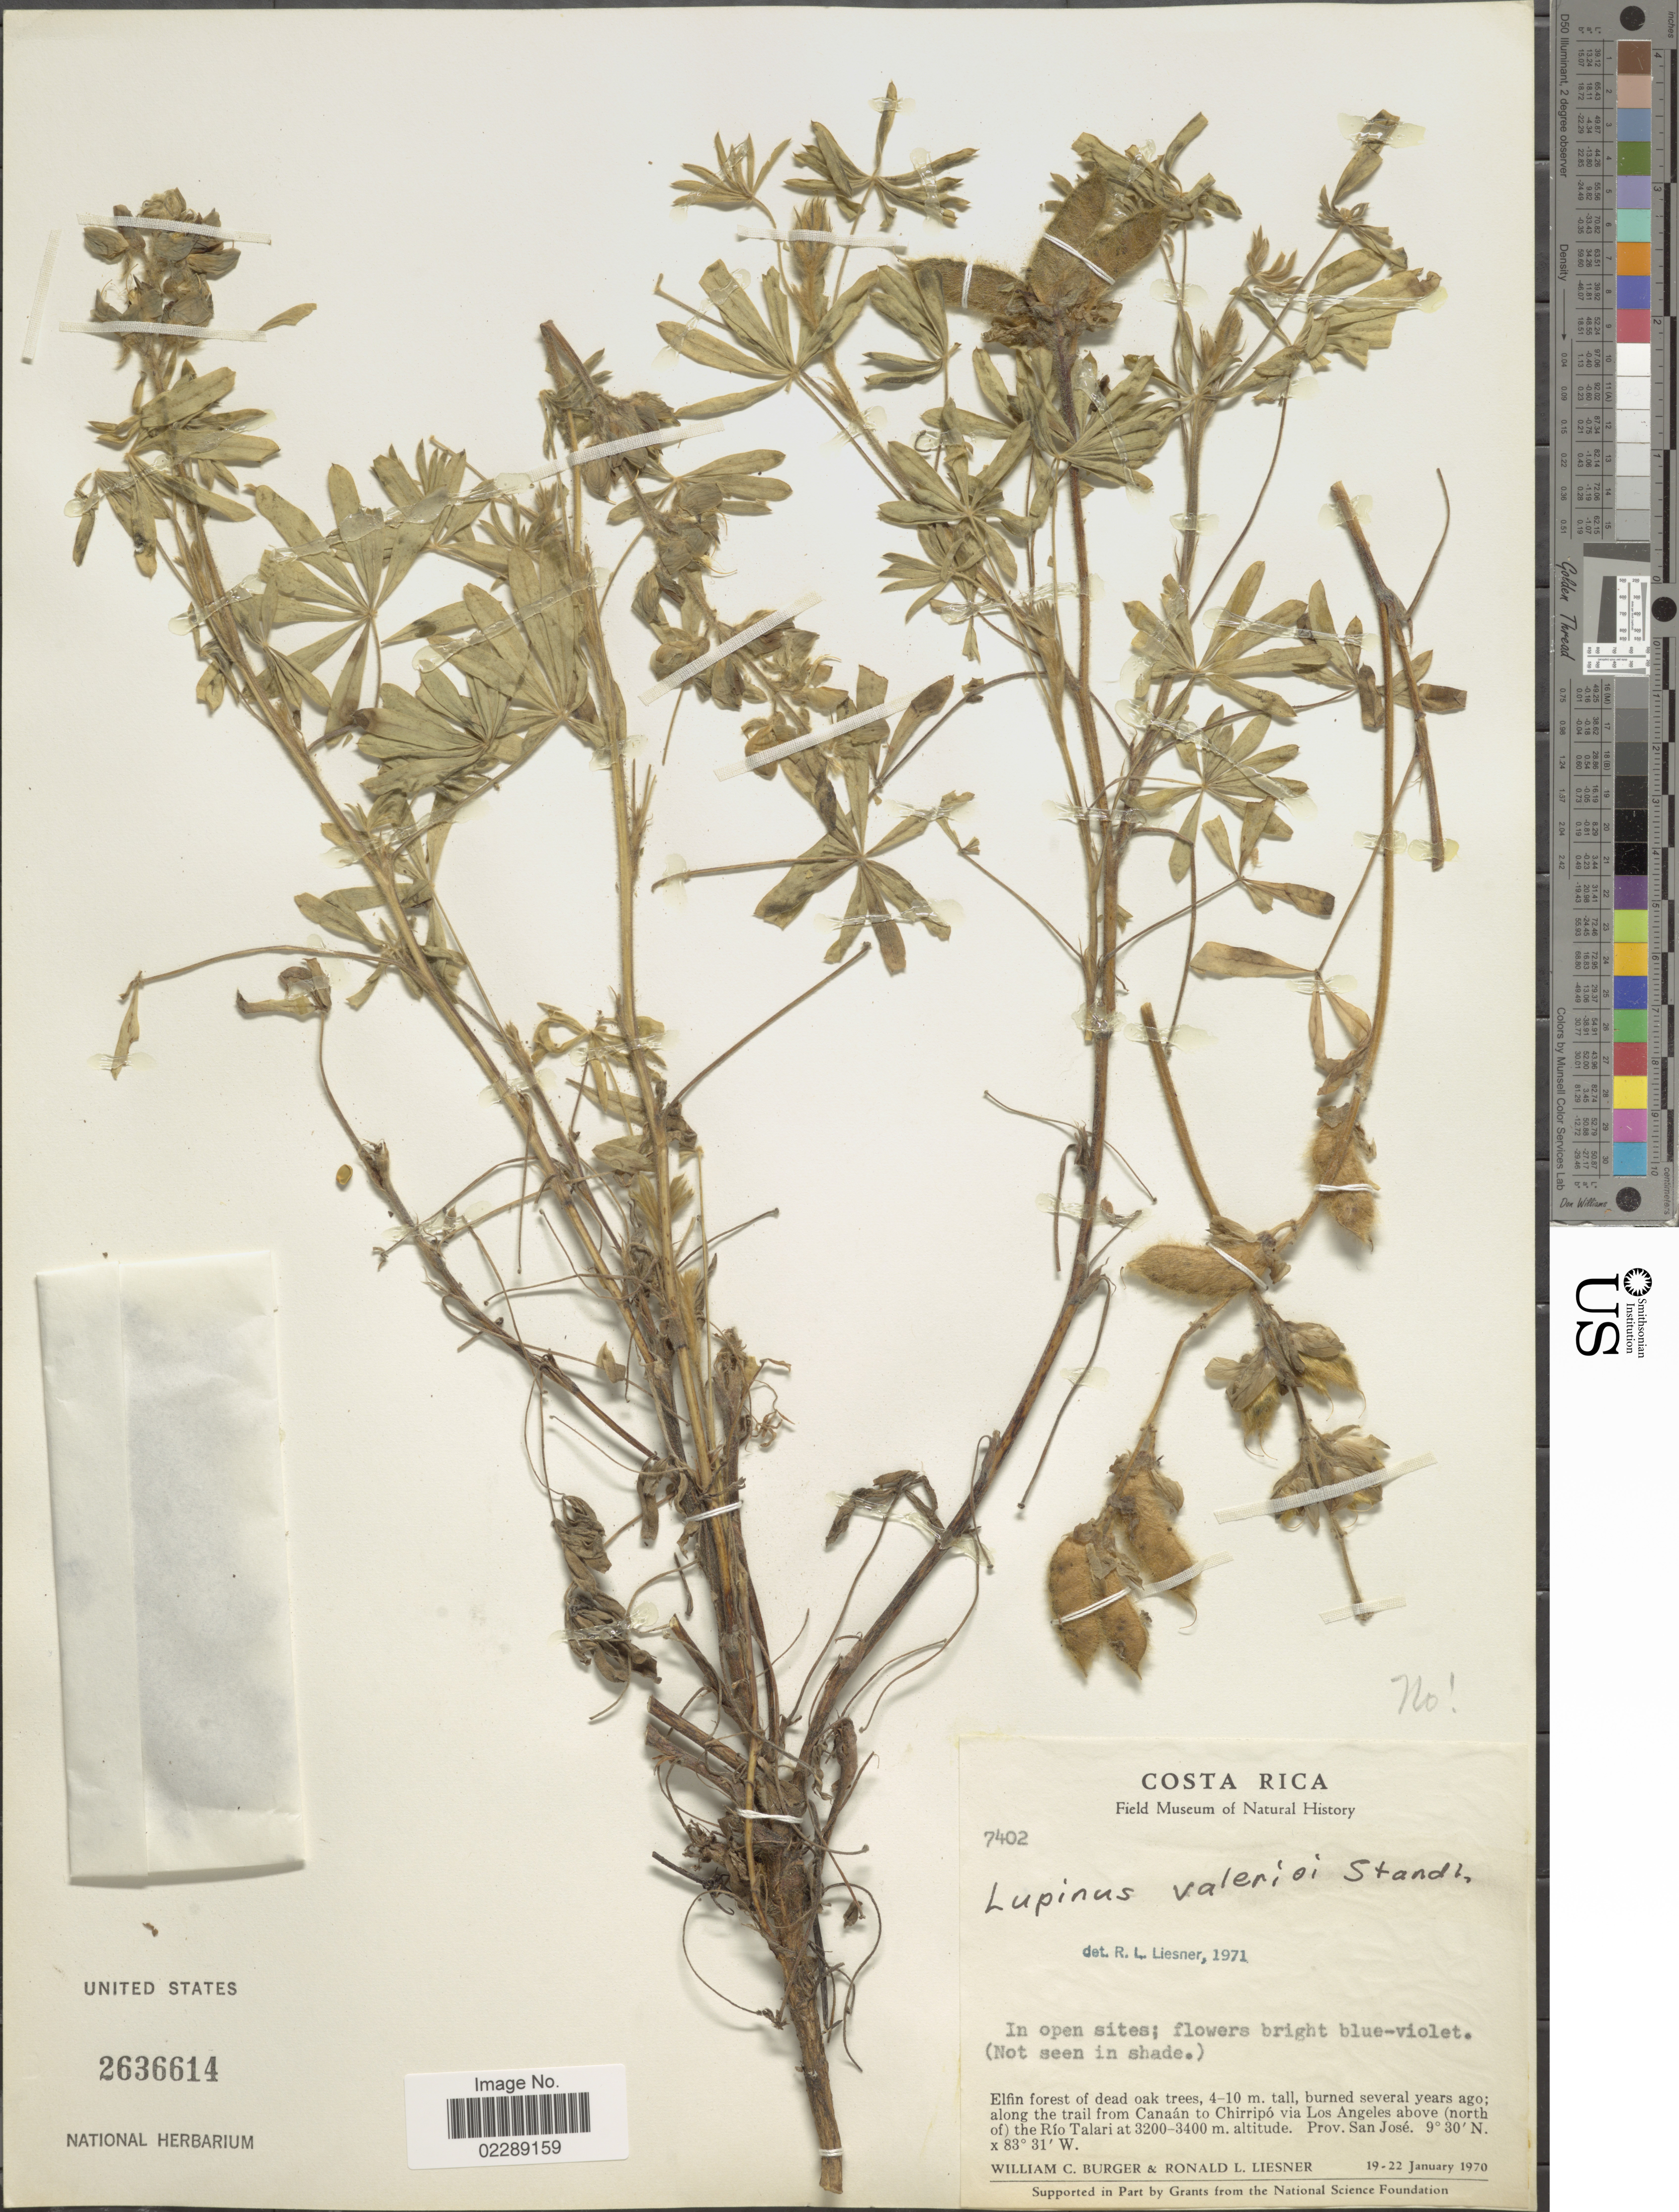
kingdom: Plantae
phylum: Tracheophyta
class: Magnoliopsida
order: Fabales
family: Fabaceae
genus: Lupinus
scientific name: Lupinus valerioi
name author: Standl.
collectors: W. Burger & R. L. Liesner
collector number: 7402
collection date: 1970-01-19/1970-01-22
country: Costa Rica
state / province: San José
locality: Along the trail from Canaan to Chirripo via Los Angeles above (north of) The Rio Talari, Prov. San Jose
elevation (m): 3200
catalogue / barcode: US 2636614